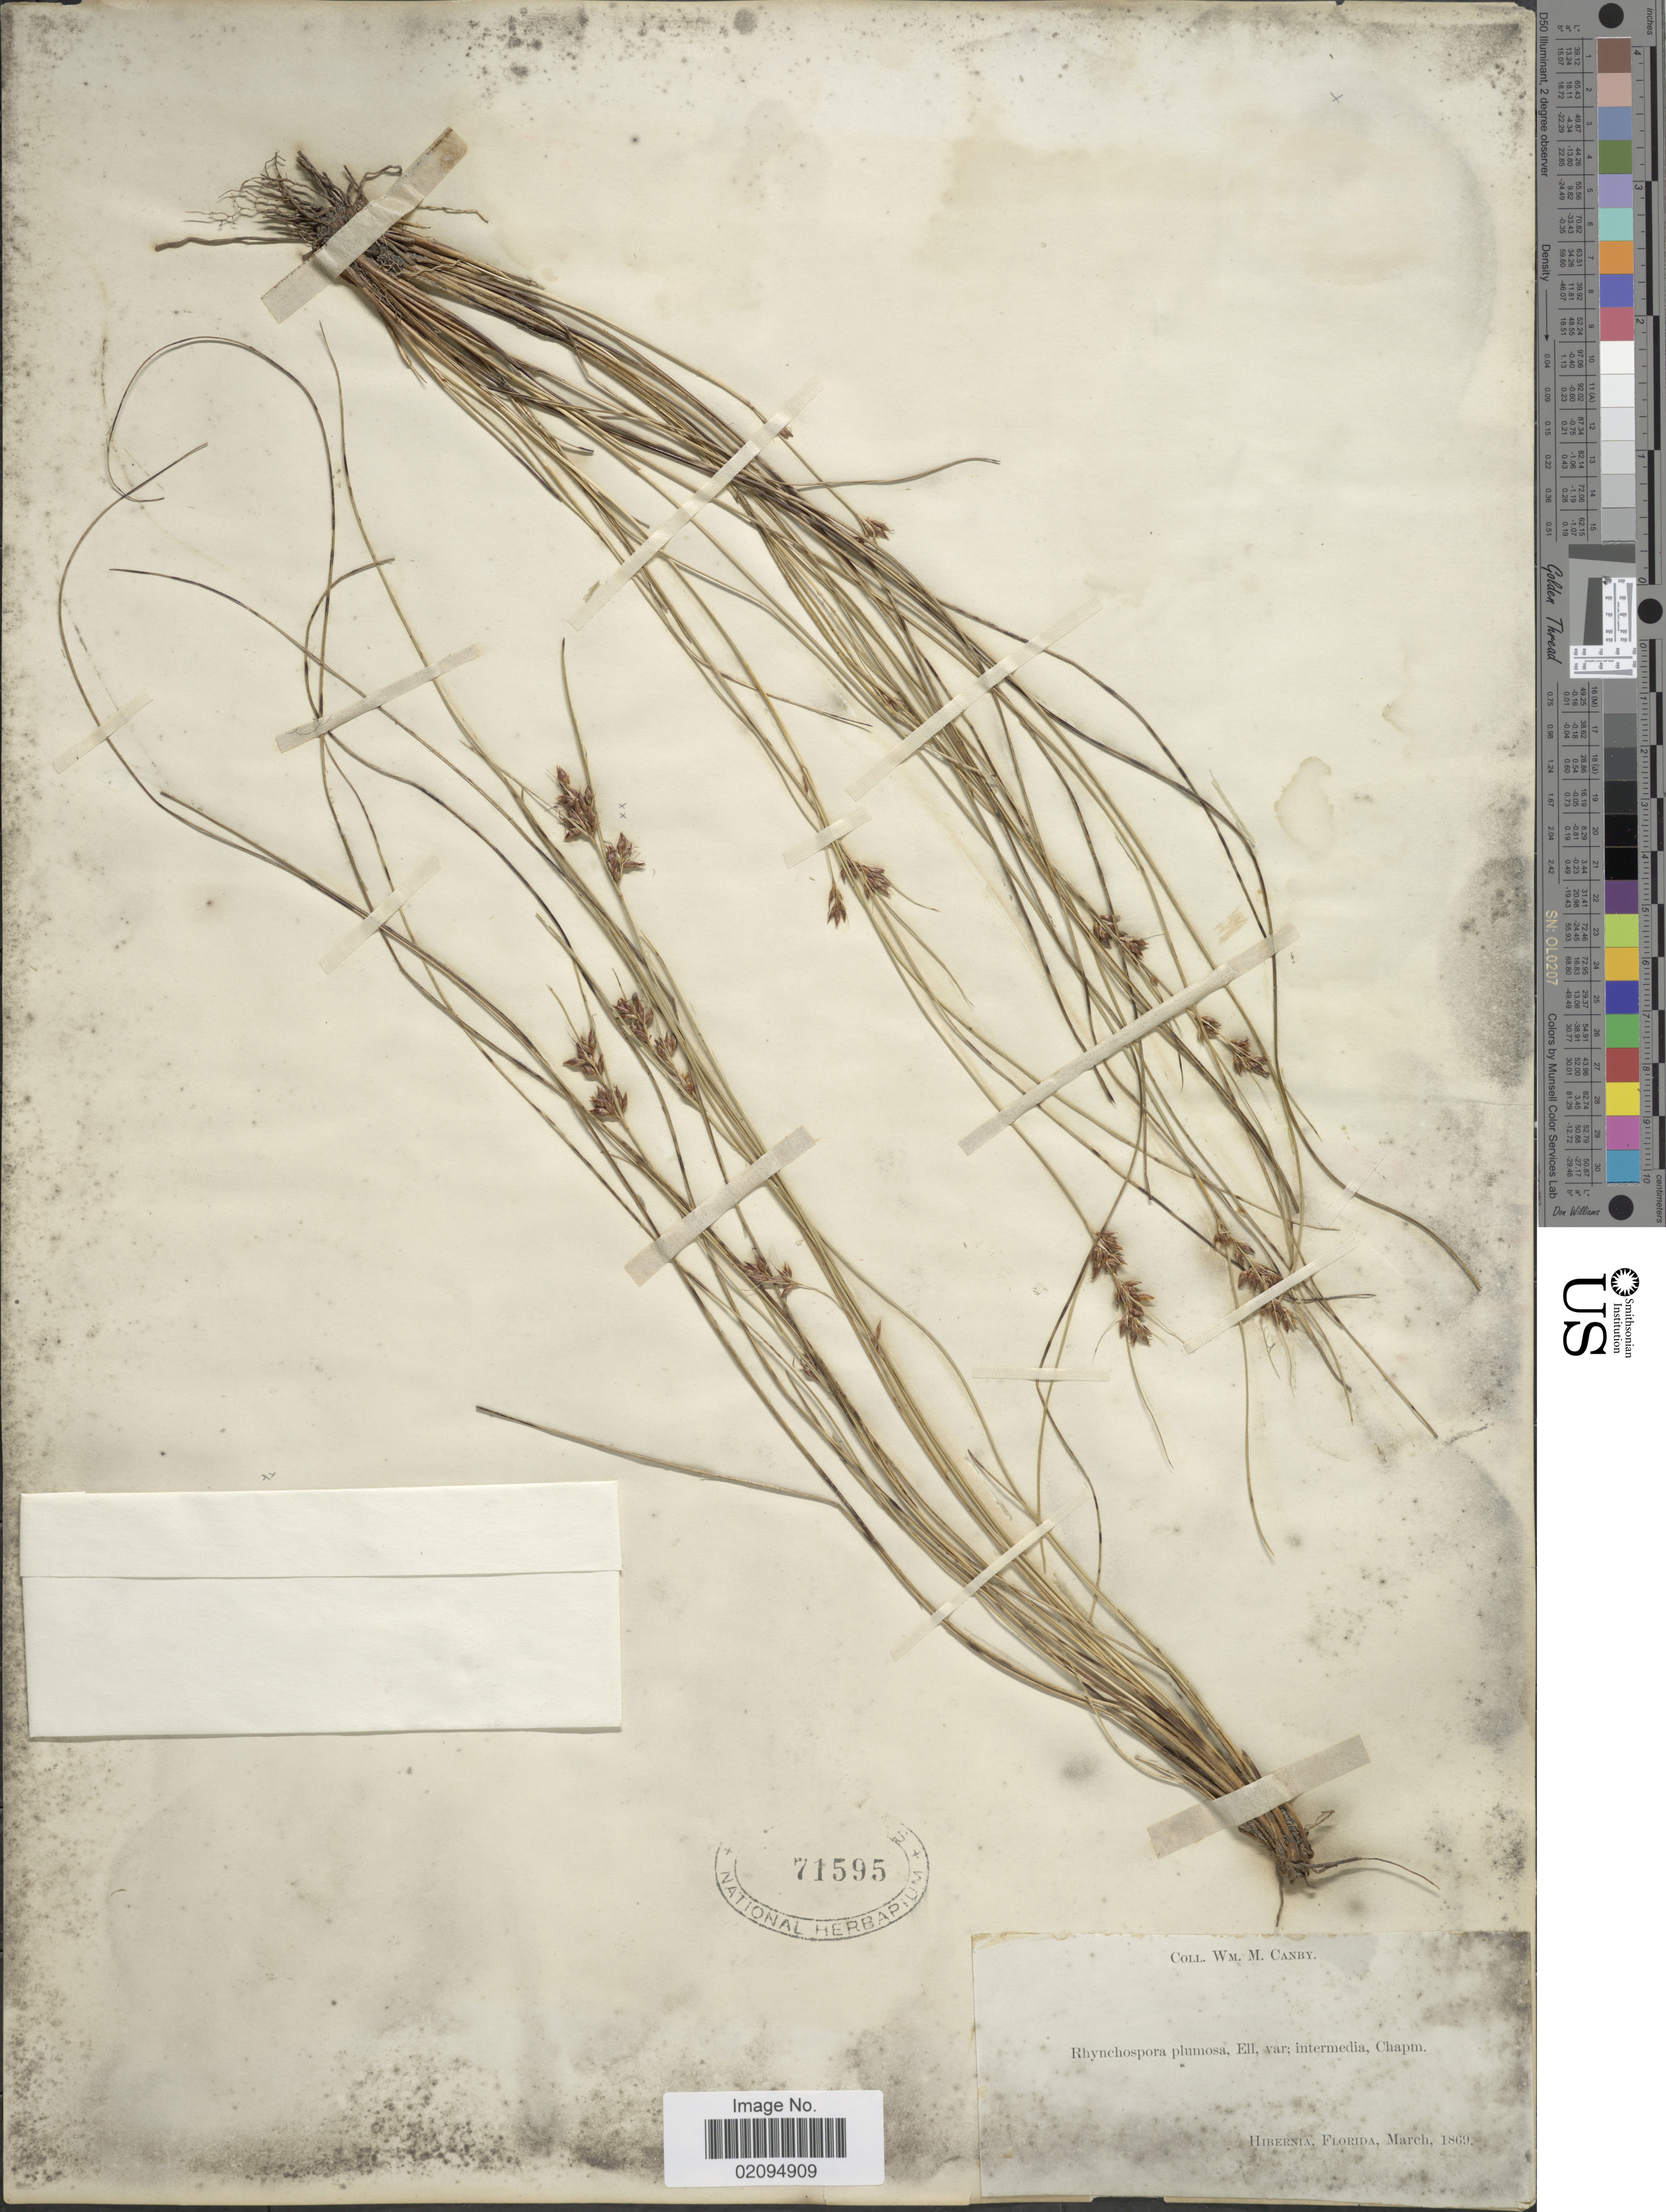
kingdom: Plantae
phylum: Tracheophyta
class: Liliopsida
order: Poales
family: Cyperaceae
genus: Rhynchospora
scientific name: Rhynchospora plumosa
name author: Elliott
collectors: W. M. Canby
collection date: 1869-03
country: United States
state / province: Florida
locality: Hibernia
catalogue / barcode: US 71595